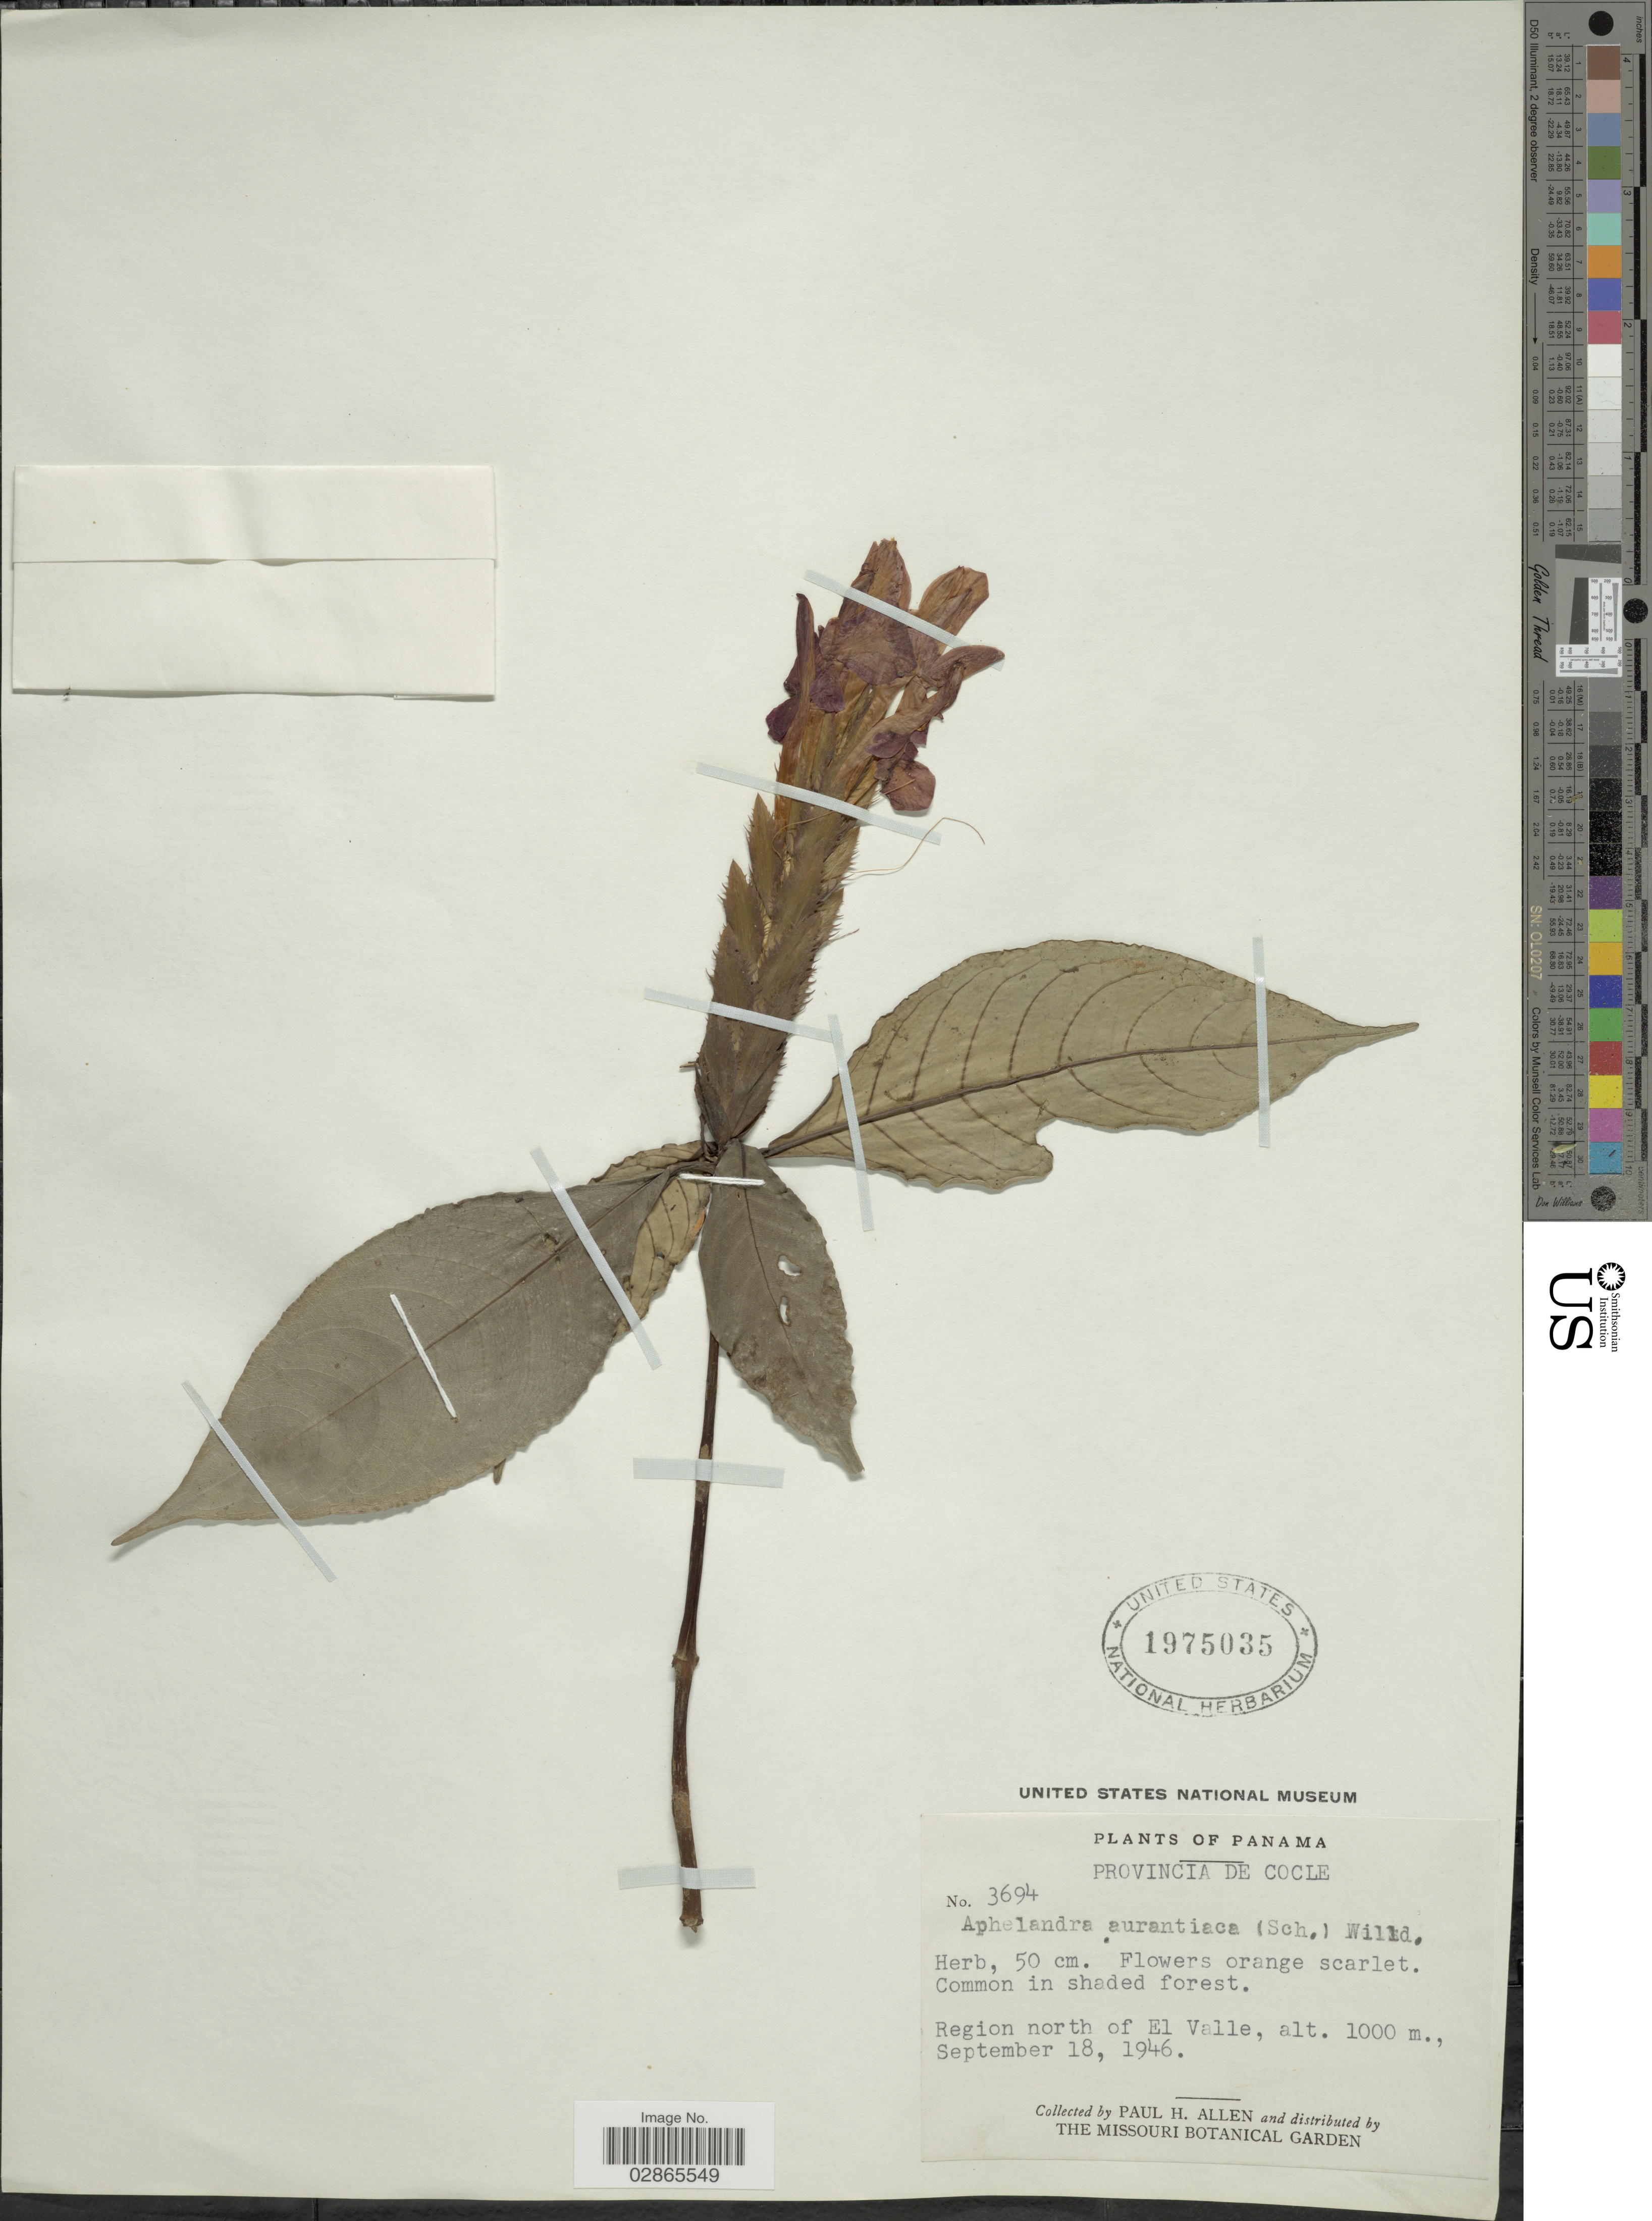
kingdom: Plantae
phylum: Tracheophyta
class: Magnoliopsida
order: Lamiales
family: Acanthaceae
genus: Aphelandra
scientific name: Aphelandra aurantiaca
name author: (Scheidw.) Lindl.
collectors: P. H. Allen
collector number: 3694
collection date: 1946-09-18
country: Panama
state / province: Coclé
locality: Region north of El Valle.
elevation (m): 1000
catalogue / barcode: US 1975035